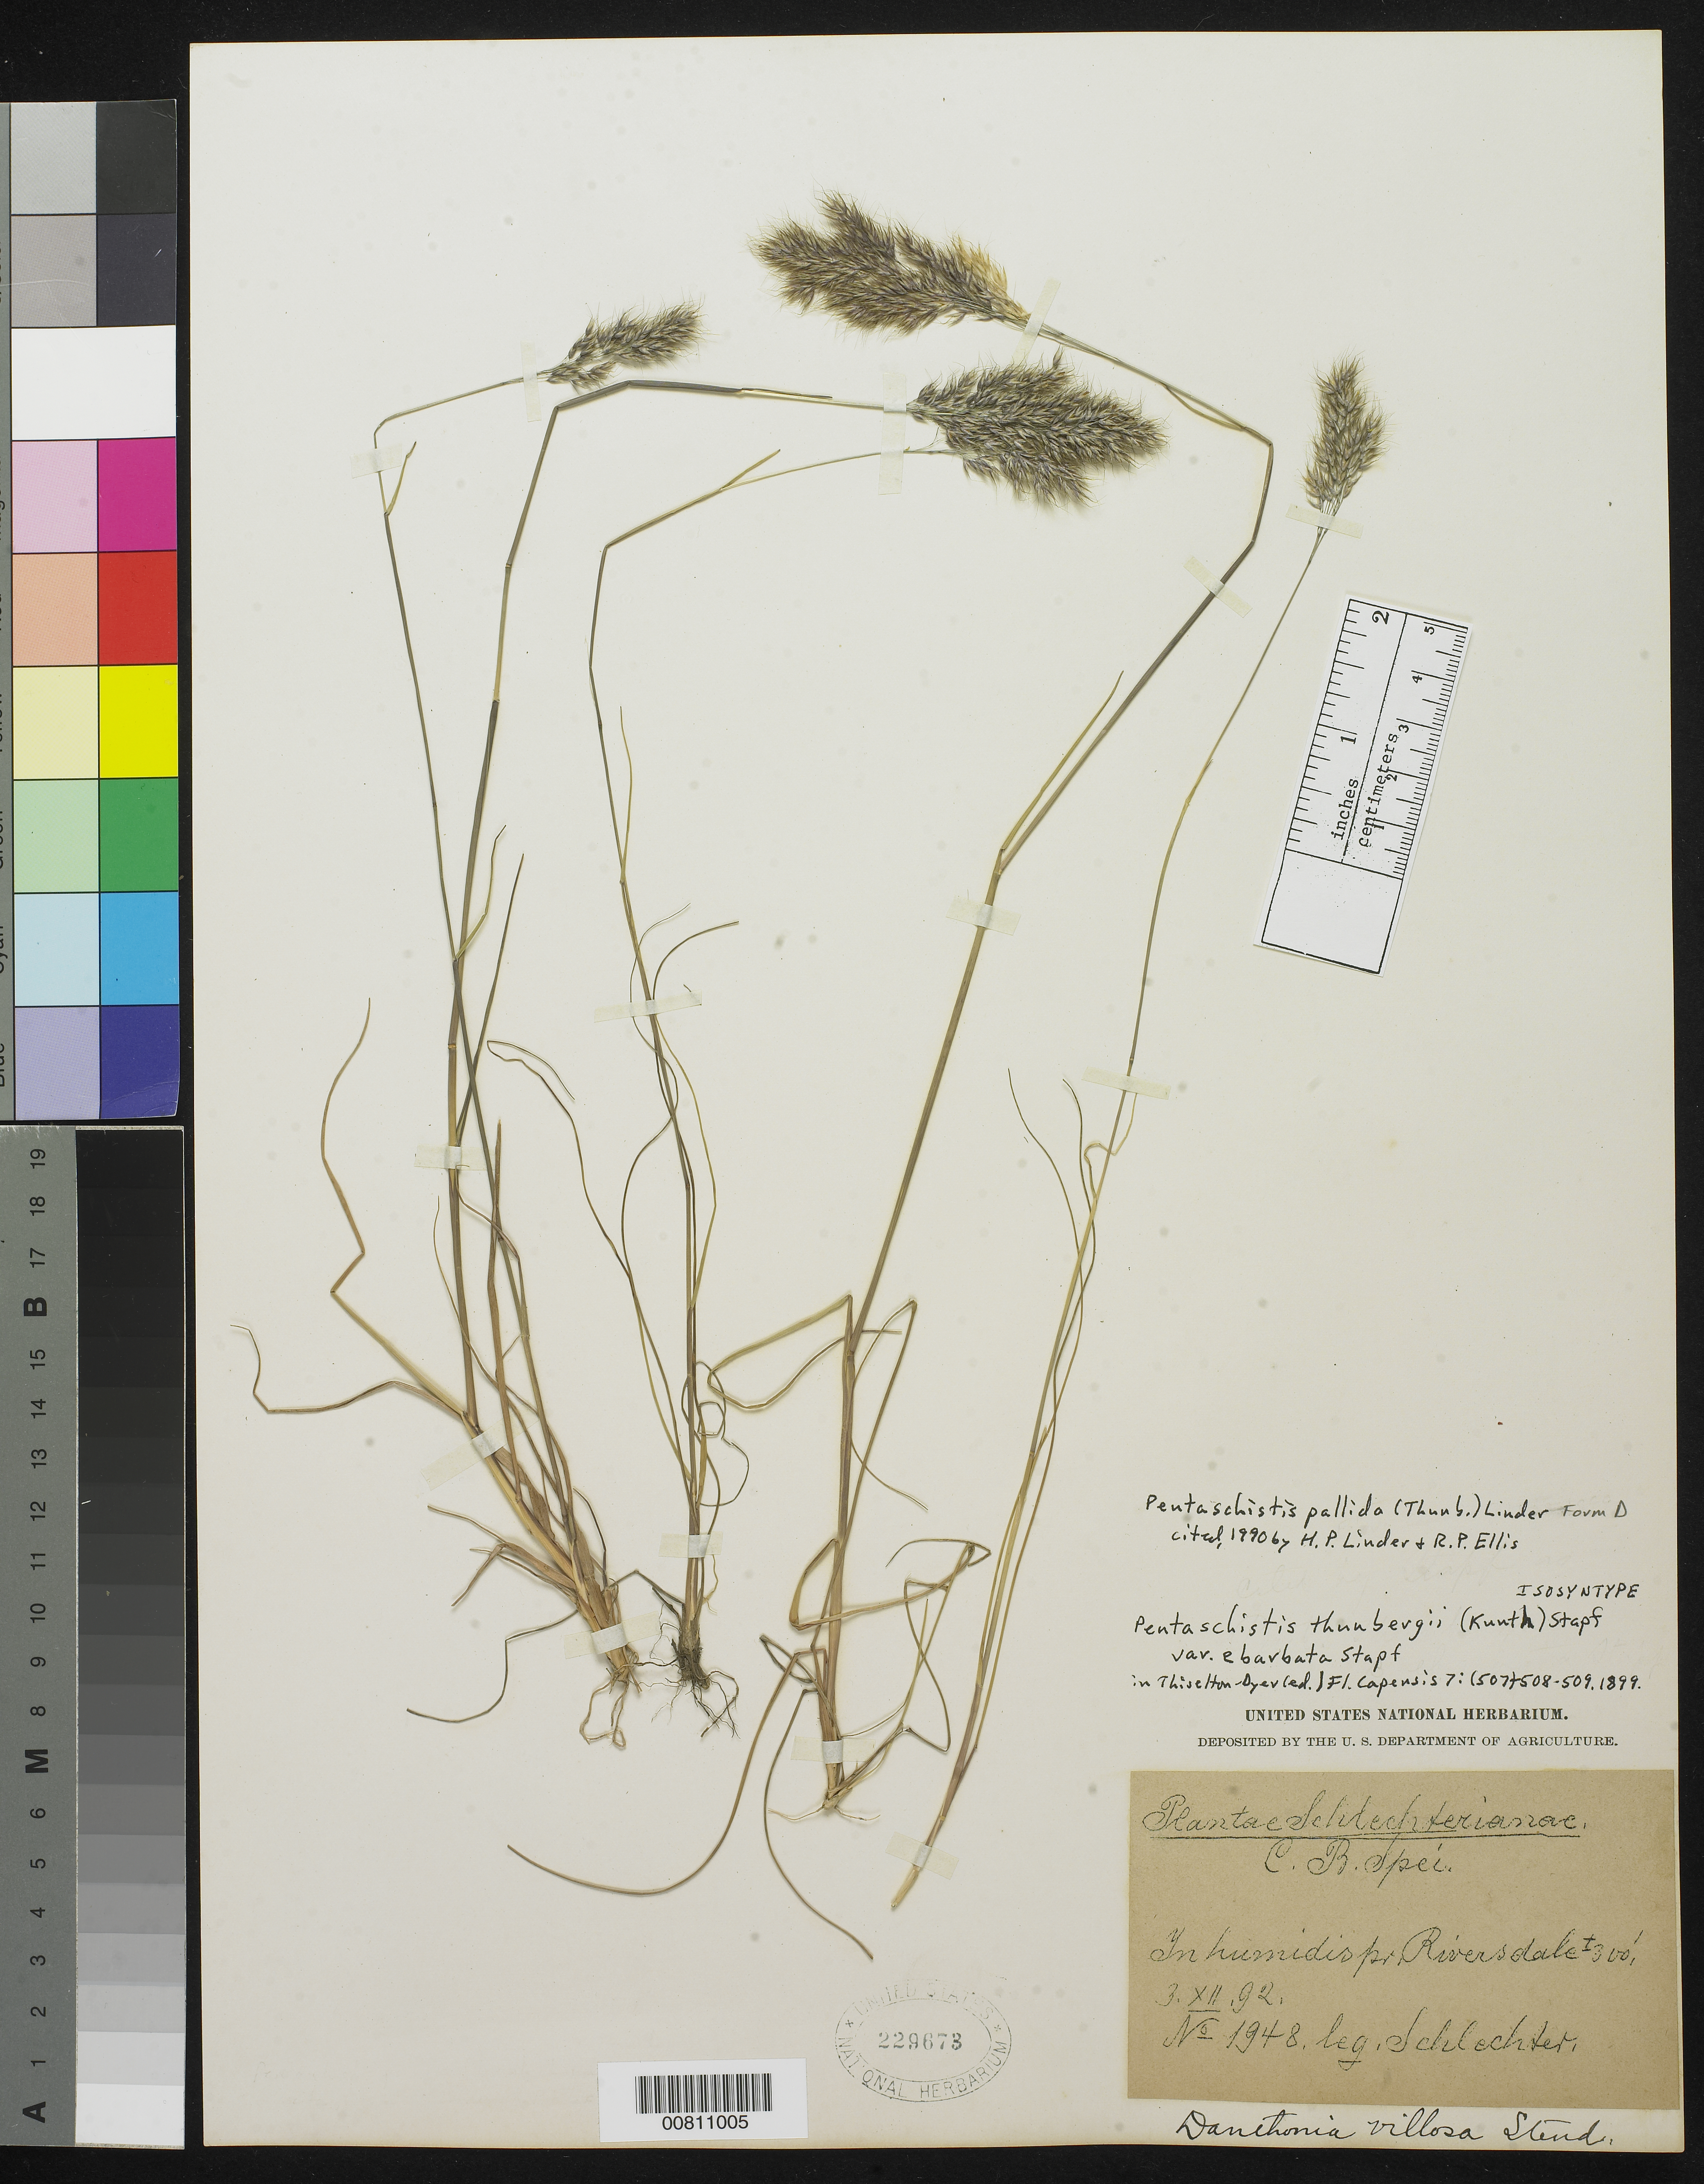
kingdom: Plantae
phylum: Tracheophyta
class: Liliopsida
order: Poales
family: Poaceae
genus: Pentaschistis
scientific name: Pentaschistis thunbergii var. ebarbata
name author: Stapf in Dyer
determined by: Smith, Stephen F., (US), NMNH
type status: Isosyntype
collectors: F. R. R. Schlechter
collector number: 1948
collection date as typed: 03 Dec 1892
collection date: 1892-12-03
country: South Africa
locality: In humidis pr. Riversdale.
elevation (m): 91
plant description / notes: Cited 1990 by H.P. Linder & R.P. Ellis.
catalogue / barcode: US 229673